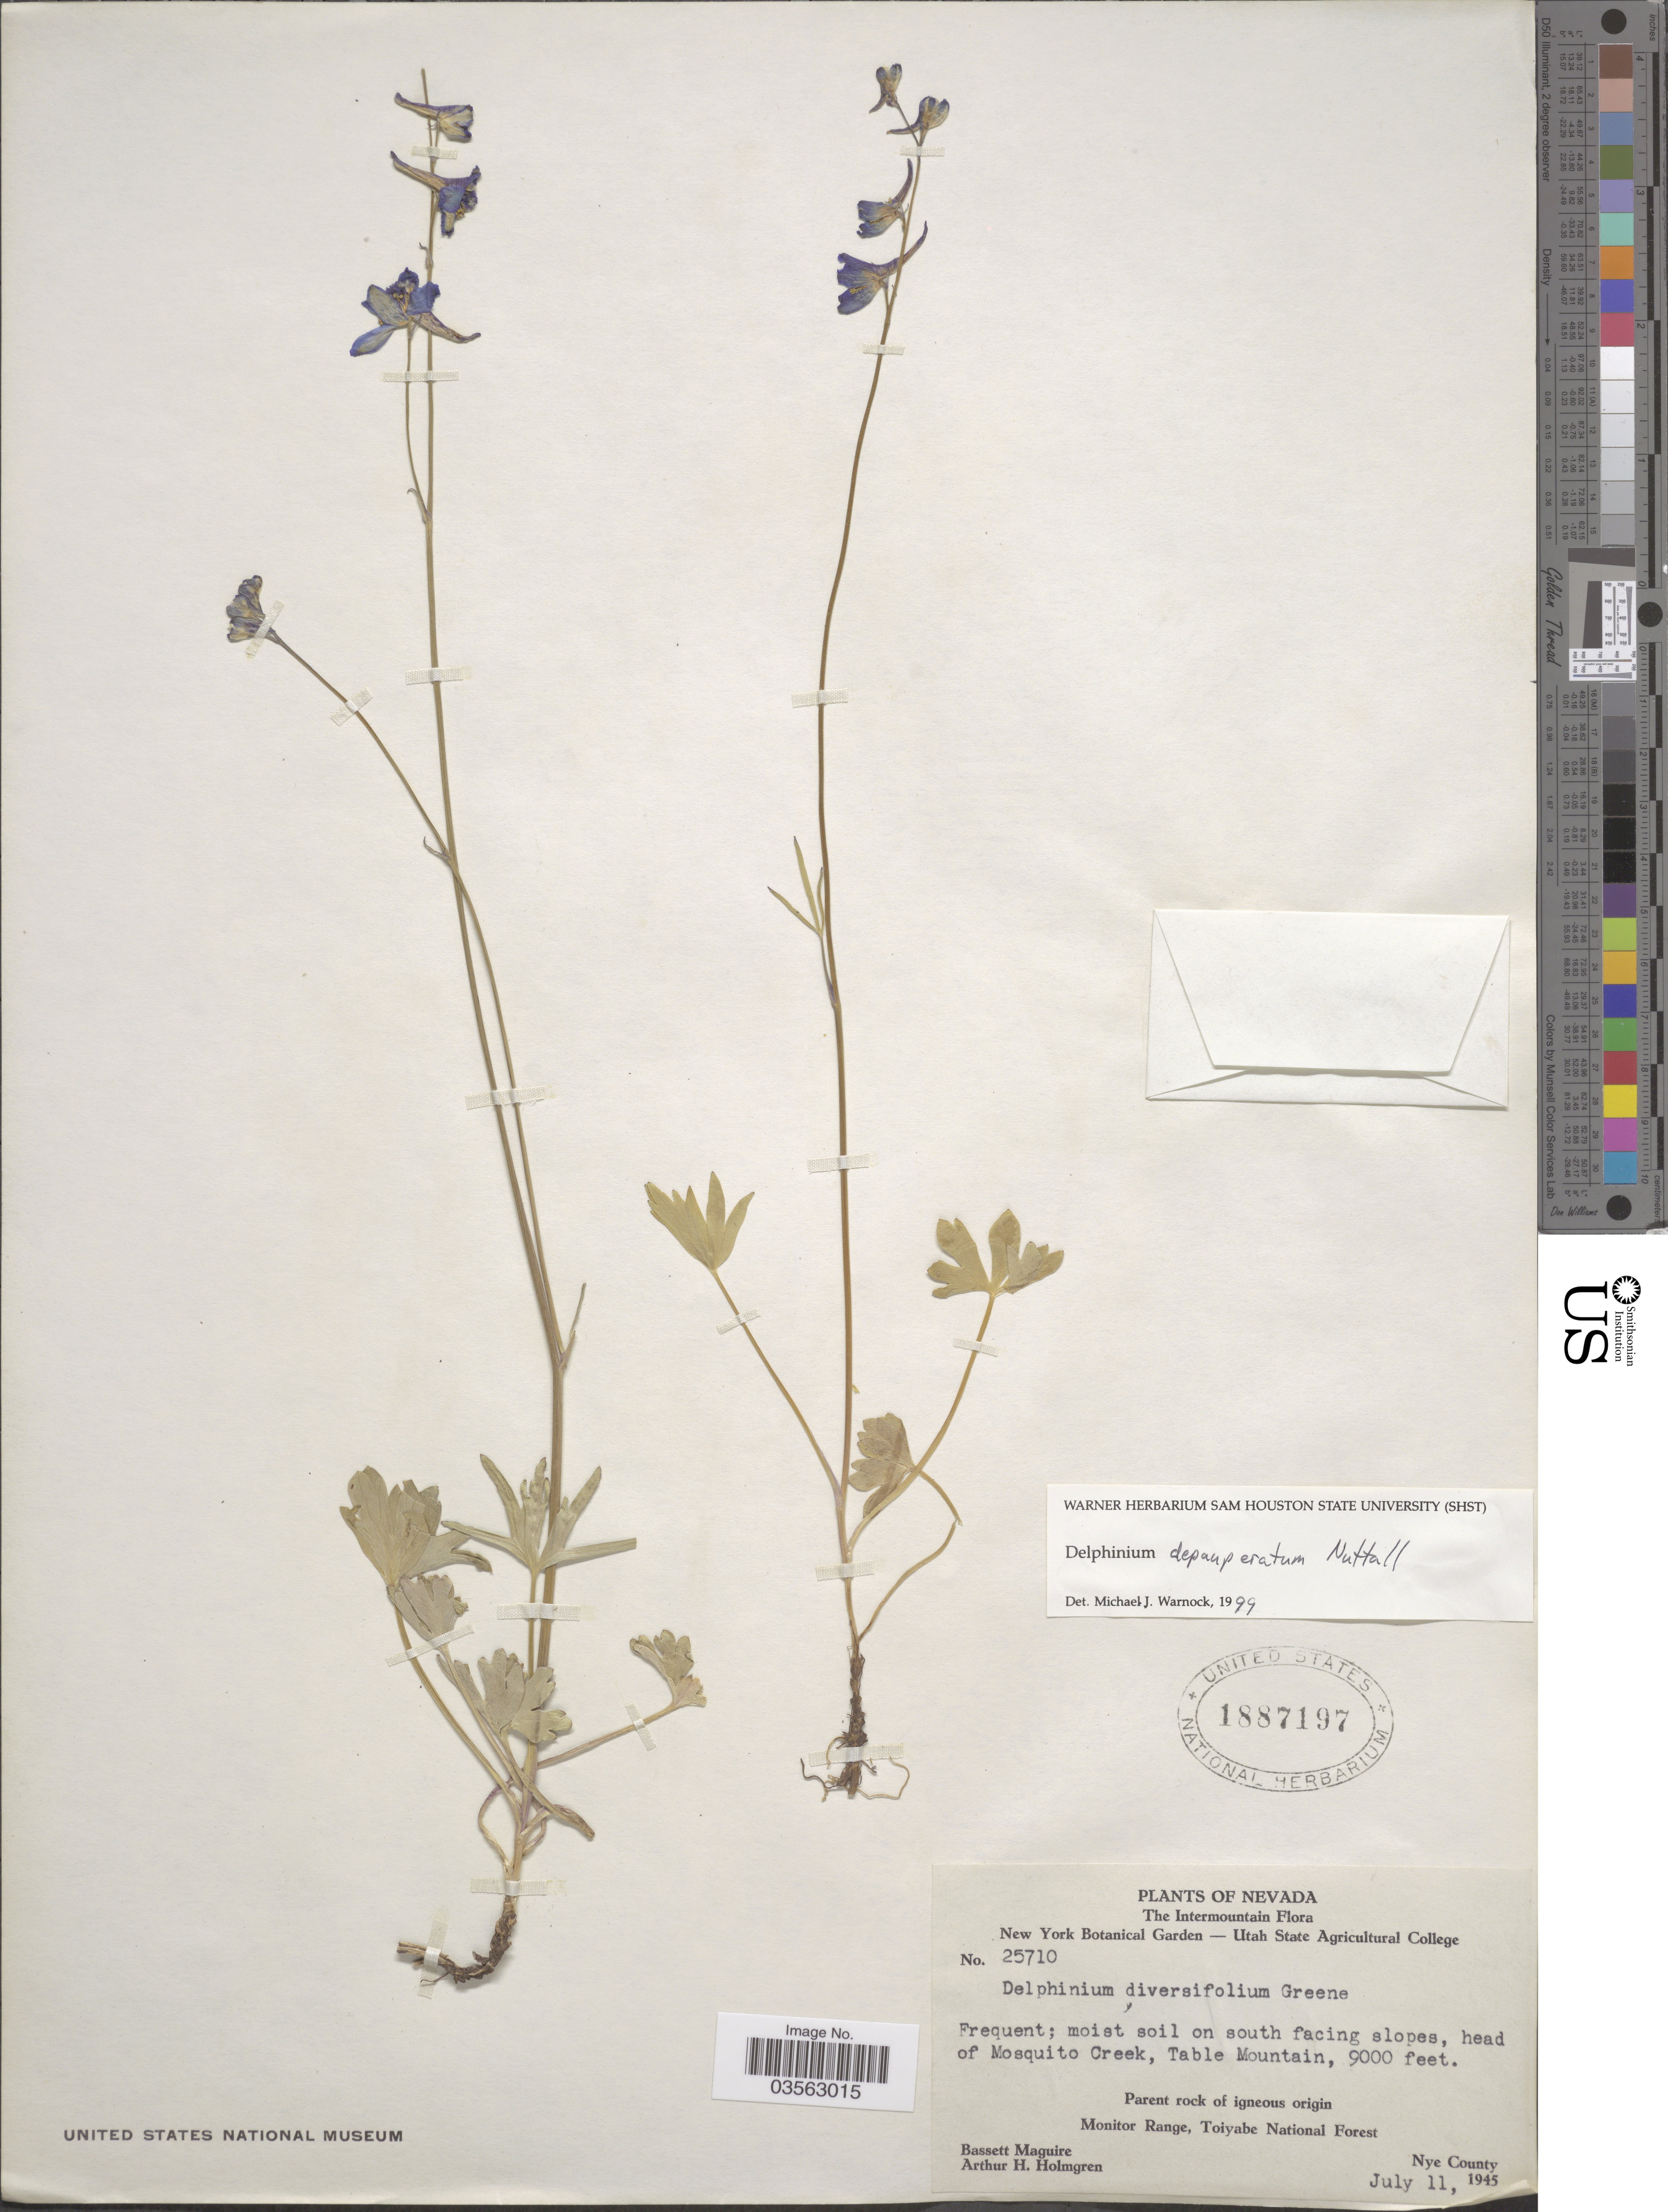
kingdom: Plantae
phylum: Tracheophyta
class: Magnoliopsida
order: Ranunculales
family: Ranunculaceae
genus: Delphinium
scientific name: Delphinium depauperatum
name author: Nutt.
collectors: B. Maguire & A. H. Holmgren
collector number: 25710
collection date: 1945-07-11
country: United States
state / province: Nevada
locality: The Intermountain. Head of Mosquito Creek, Table Mountain. Monitor Range, Toiyabe National Forest. Nye County.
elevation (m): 2743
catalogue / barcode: US 1887197